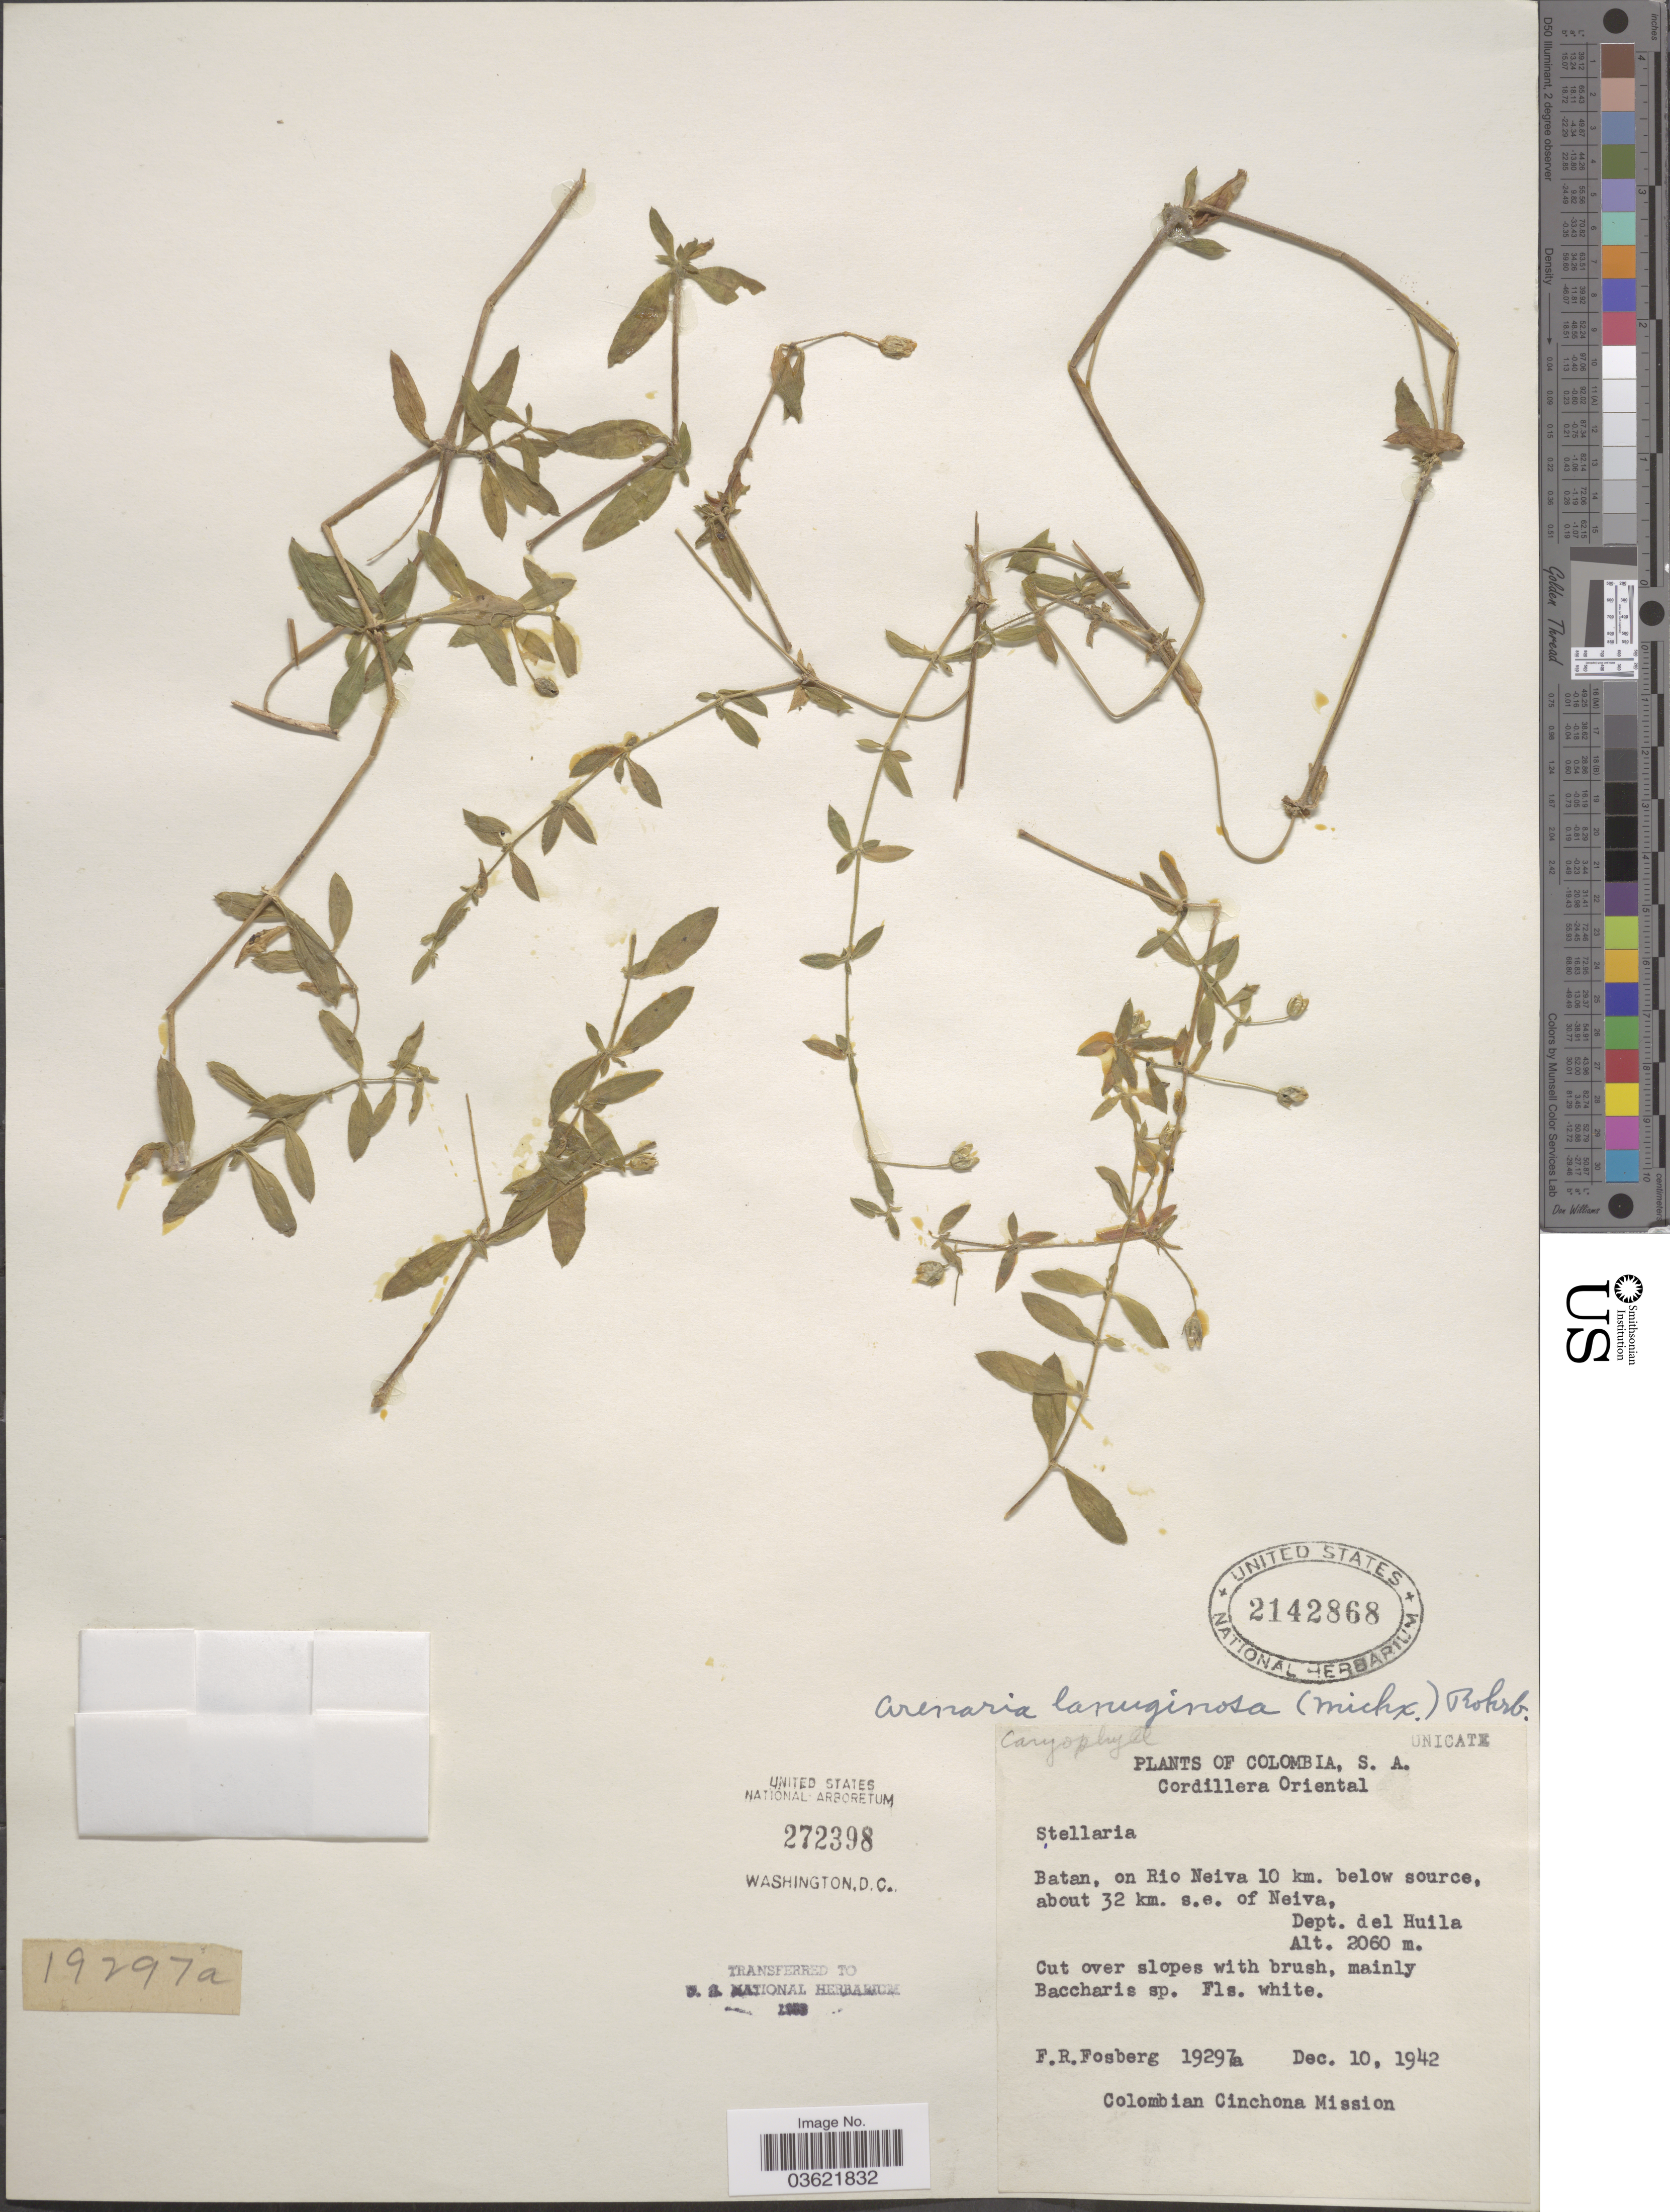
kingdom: Plantae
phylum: Tracheophyta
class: Magnoliopsida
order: Caryophyllales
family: Caryophyllaceae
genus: Arenaria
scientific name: Arenaria lanuginosa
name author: (Michx.) Rohrb.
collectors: F. R. Fosberg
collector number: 19297a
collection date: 1942-12-10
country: Colombia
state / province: Huila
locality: Cordillera Oriental. Batan, on Rio Neiva 10 km. below source, about 32 km. s.e. of Neiva, Dept. del Huila.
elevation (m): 2060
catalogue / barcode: US 2142868